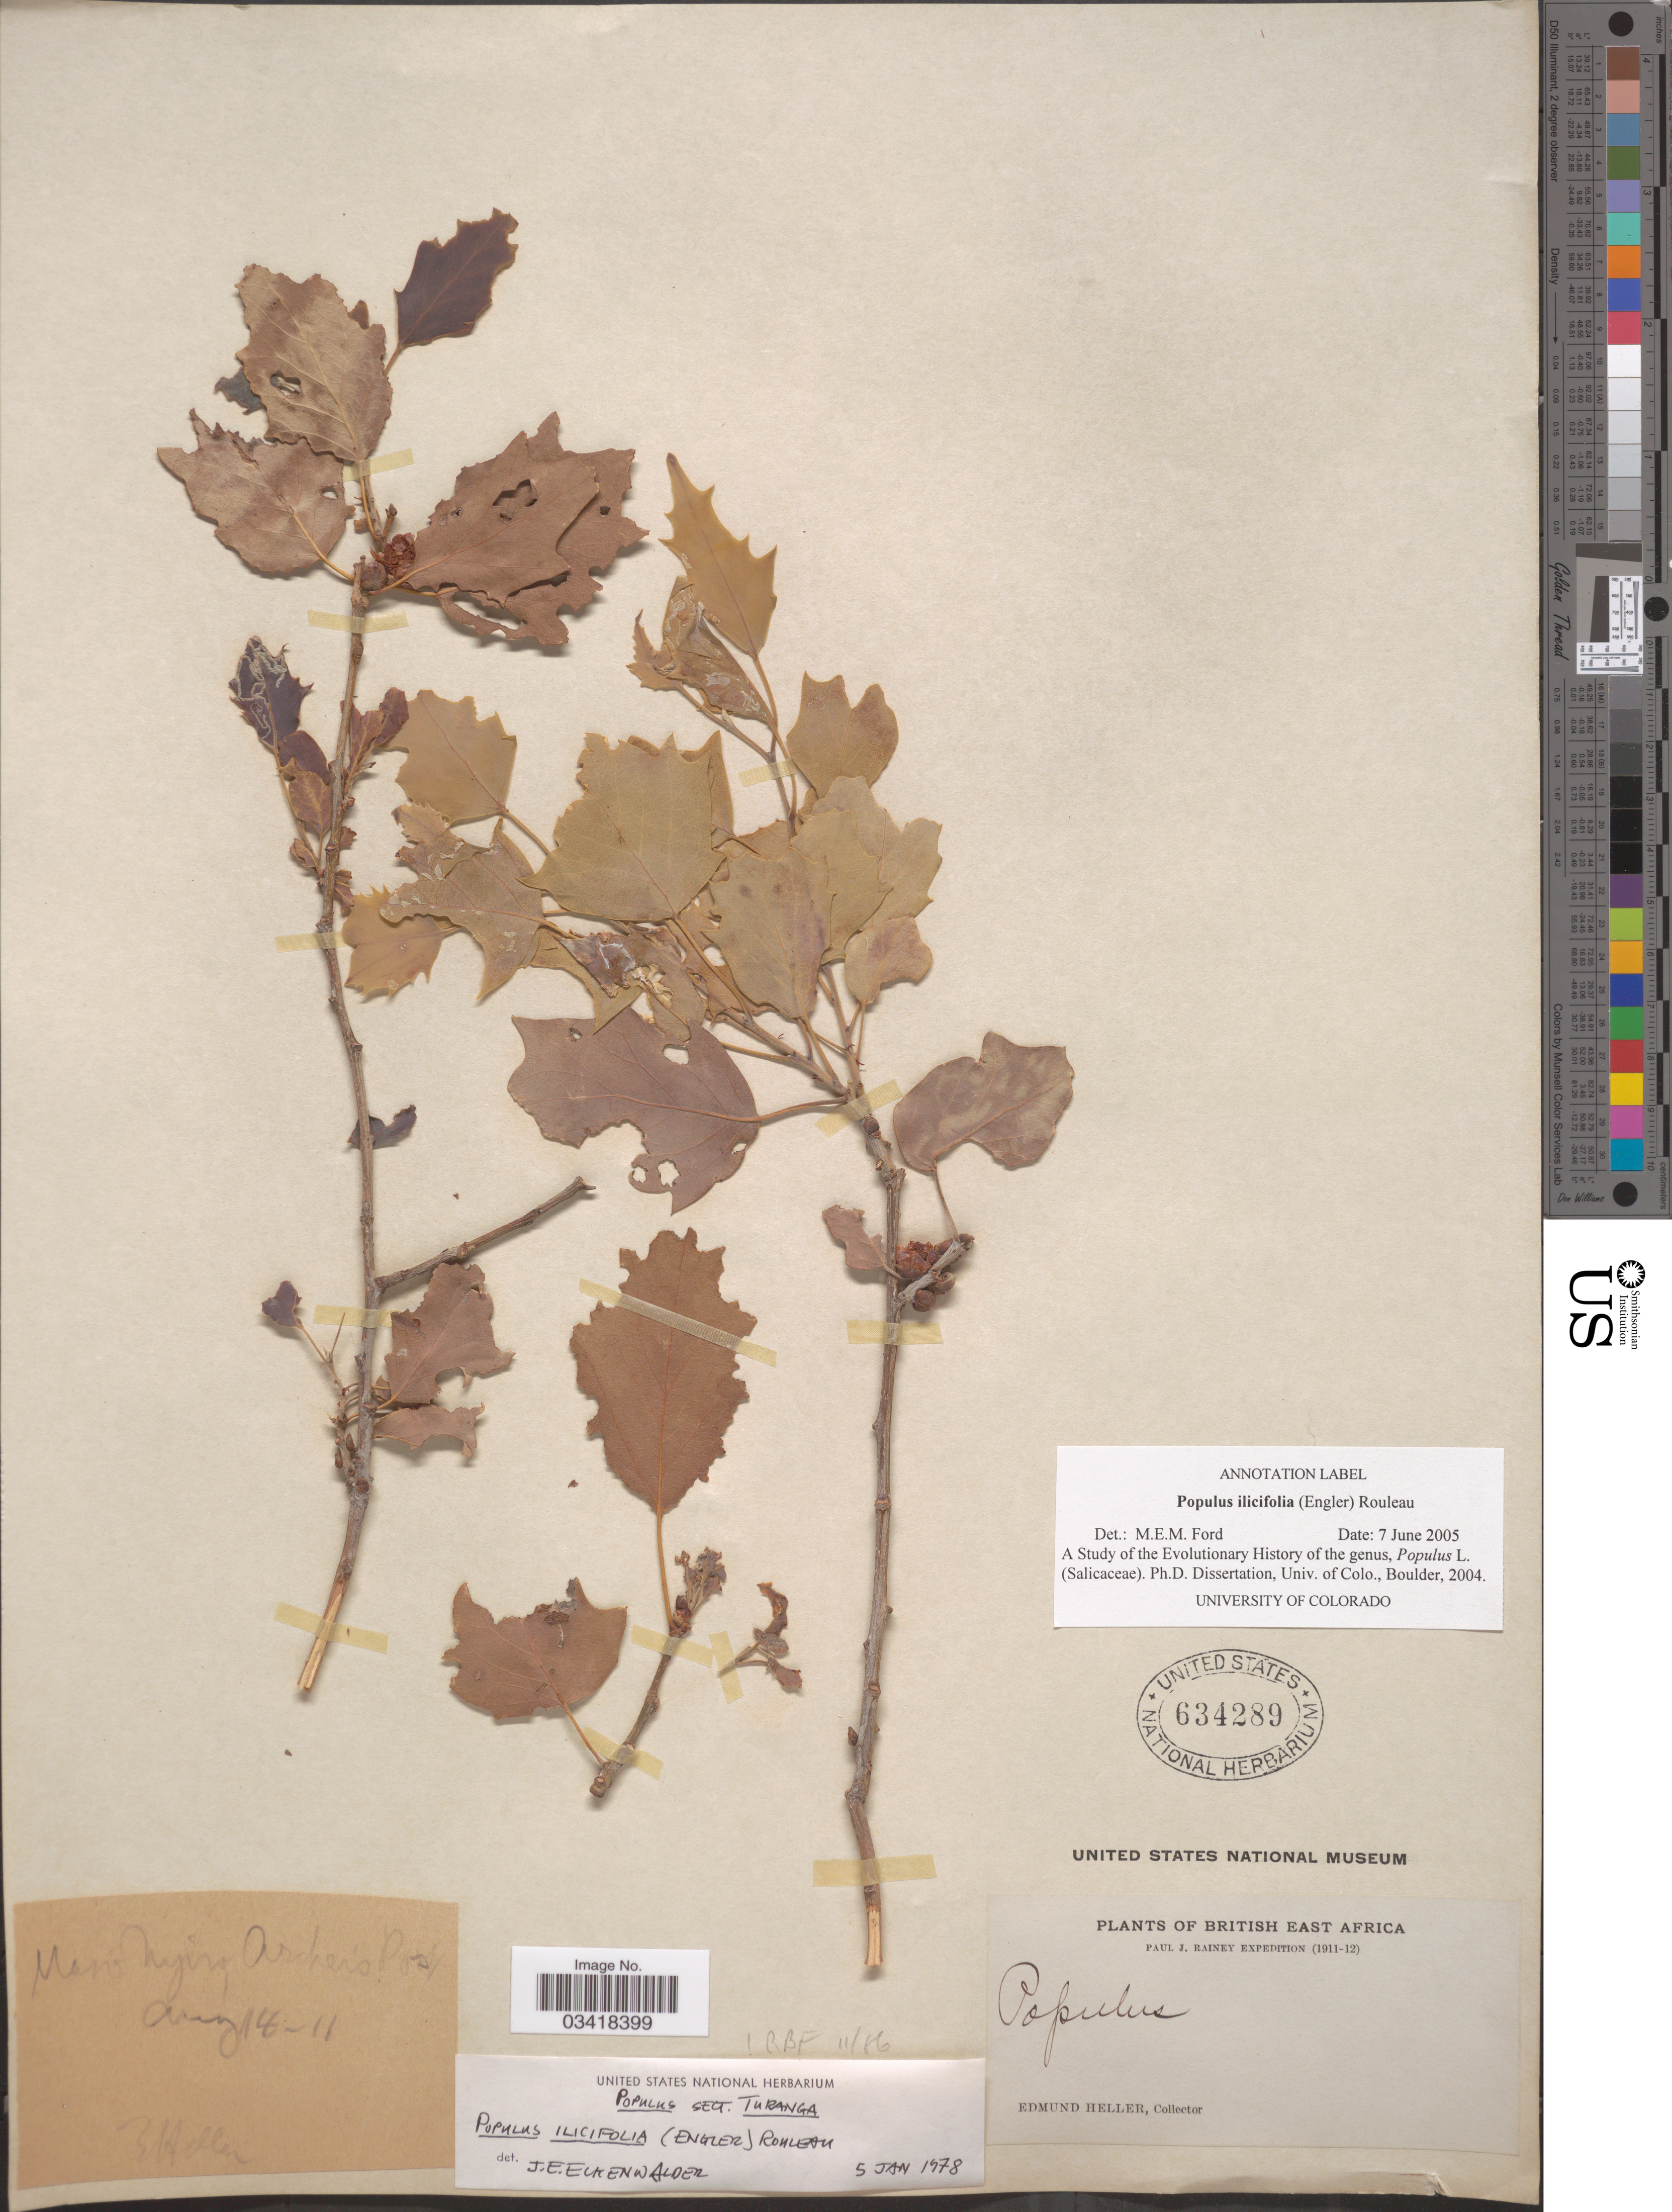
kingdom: Plantae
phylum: Tracheophyta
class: Magnoliopsida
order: Malpighiales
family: Salicaceae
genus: Populus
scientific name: Populus ilicifolia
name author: (Engl.) Rouleau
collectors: E. Heller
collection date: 1911-08-18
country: Kenya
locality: Uaso Nyiro Archers Post. British East Africa.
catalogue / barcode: US 634289